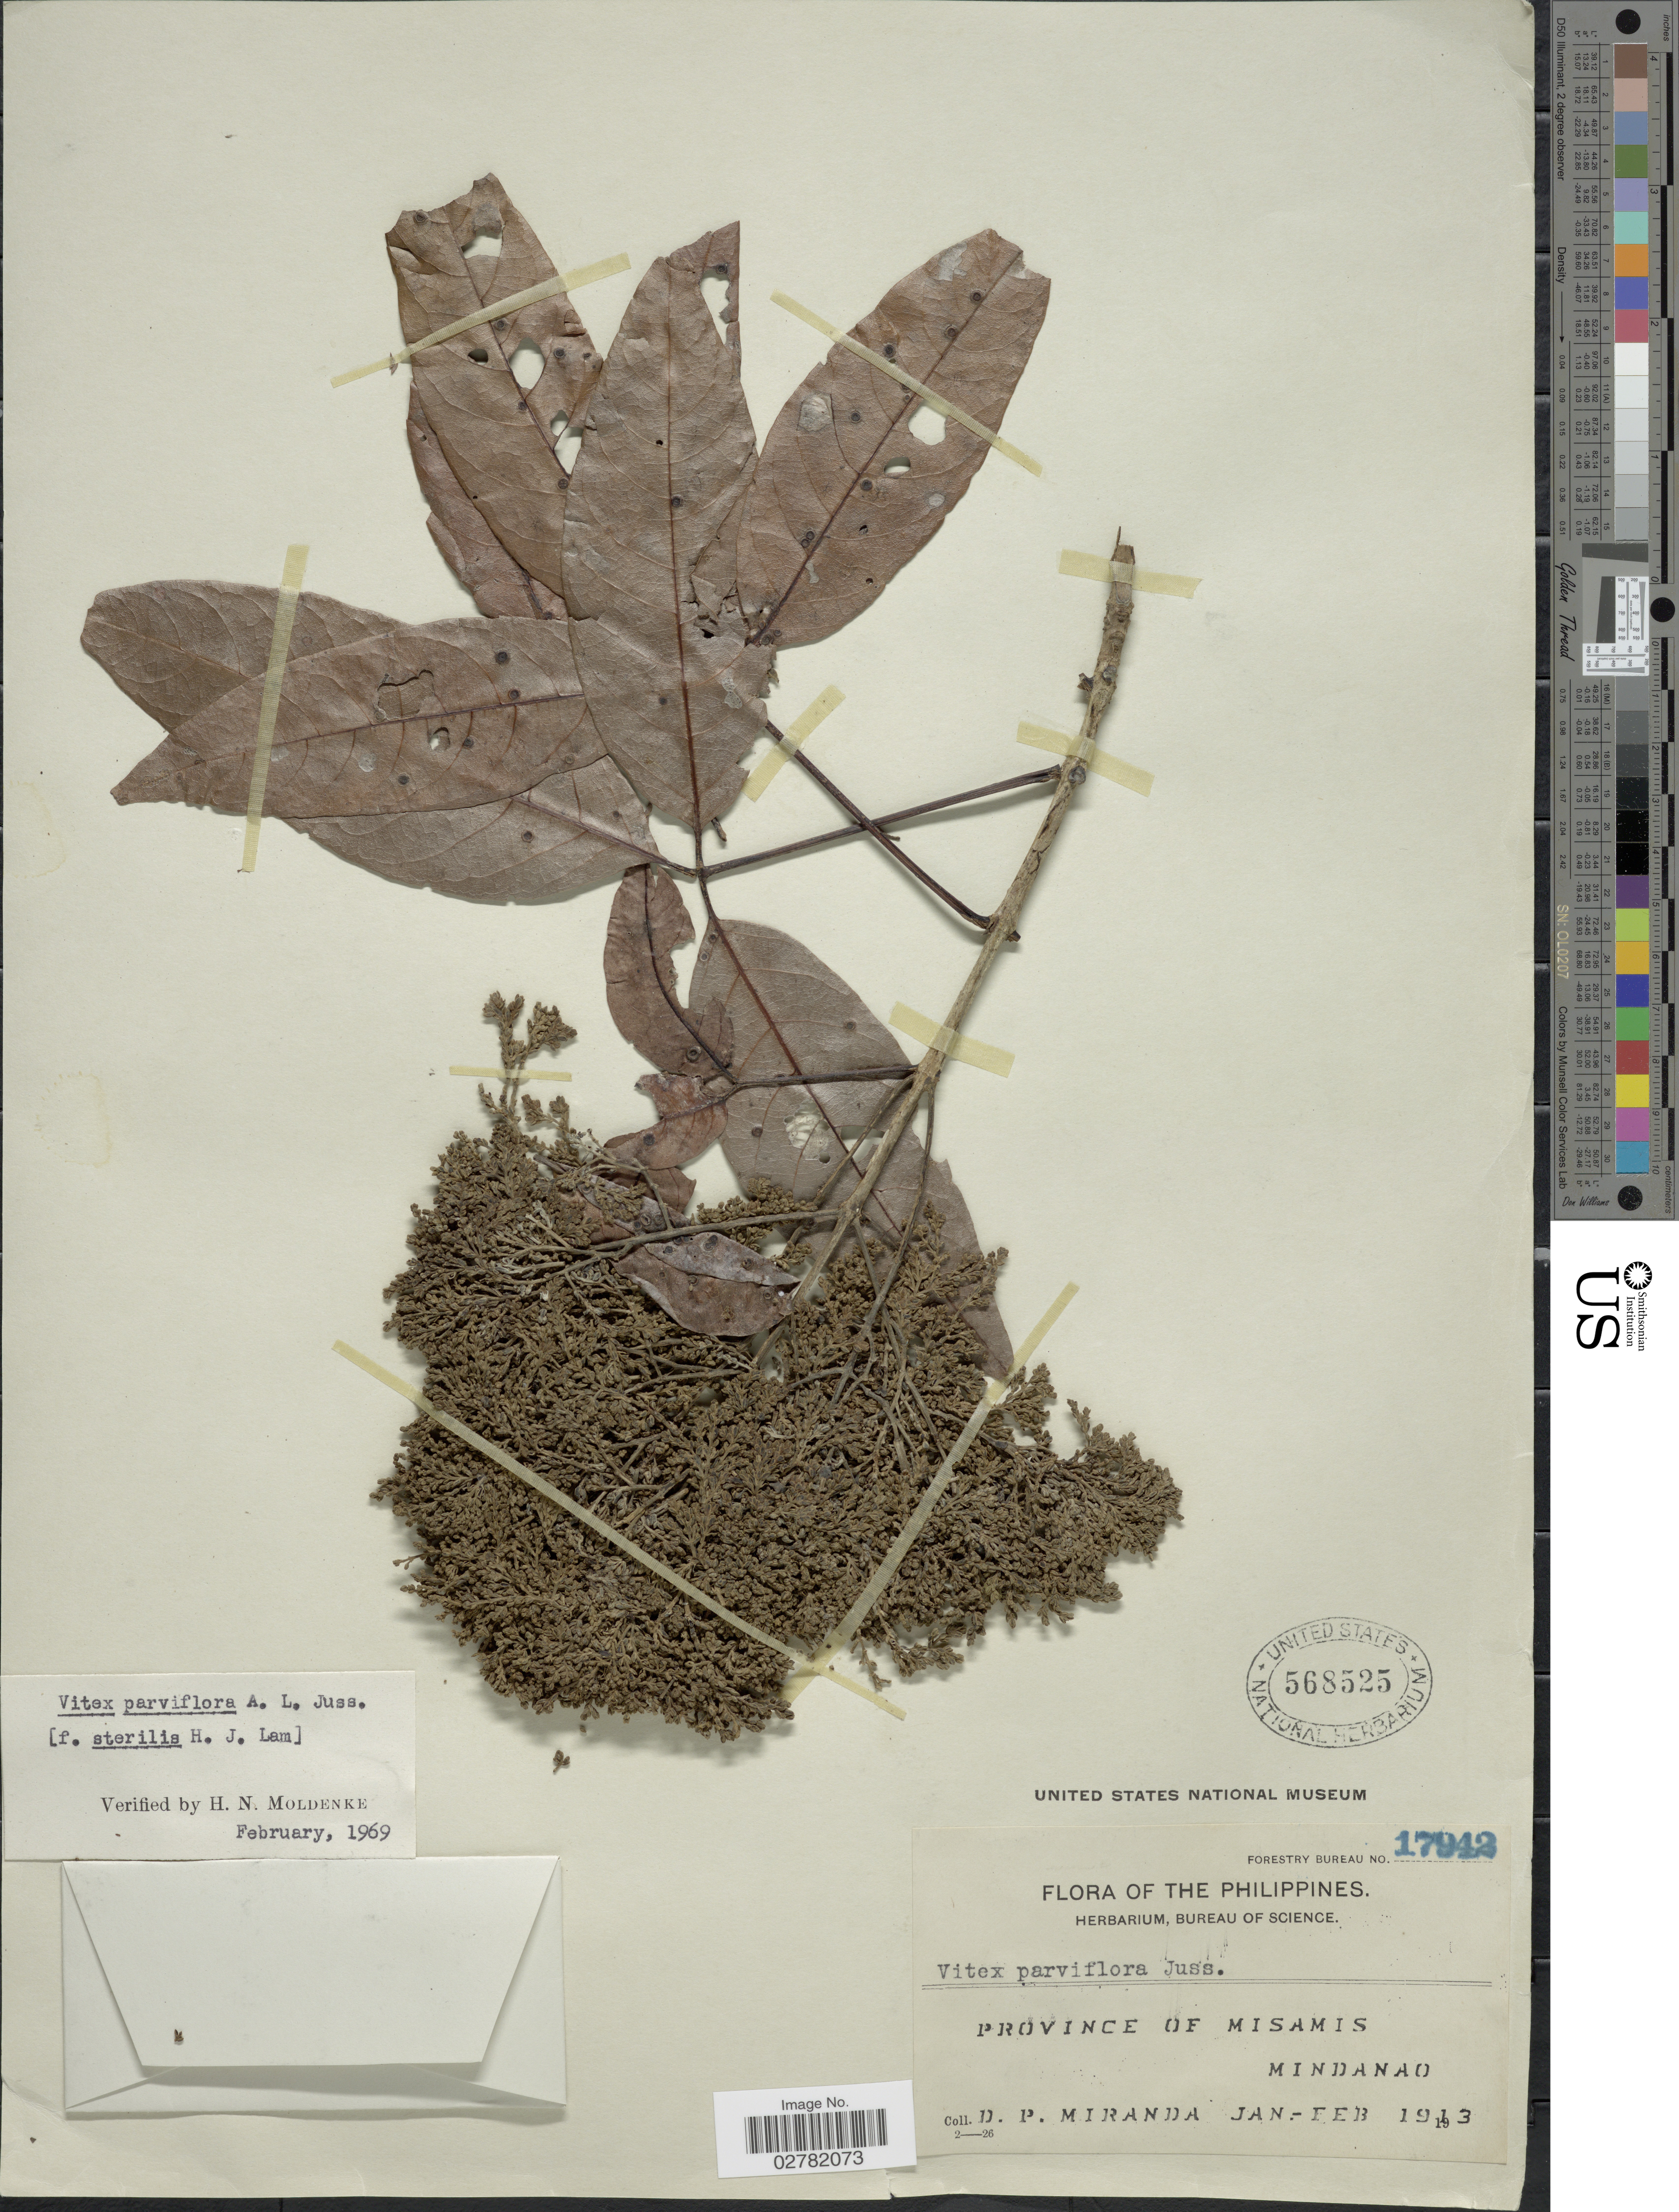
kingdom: Plantae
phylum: Tracheophyta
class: Magnoliopsida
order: Lamiales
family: Lamiaceae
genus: Vitex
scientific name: Vitex parviflora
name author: Juss.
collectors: D. P. Miranda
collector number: Forestry Bureau 17942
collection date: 1913-01/1913-02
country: Philippines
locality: Province of Misamis Mindanao.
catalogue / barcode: US 568525